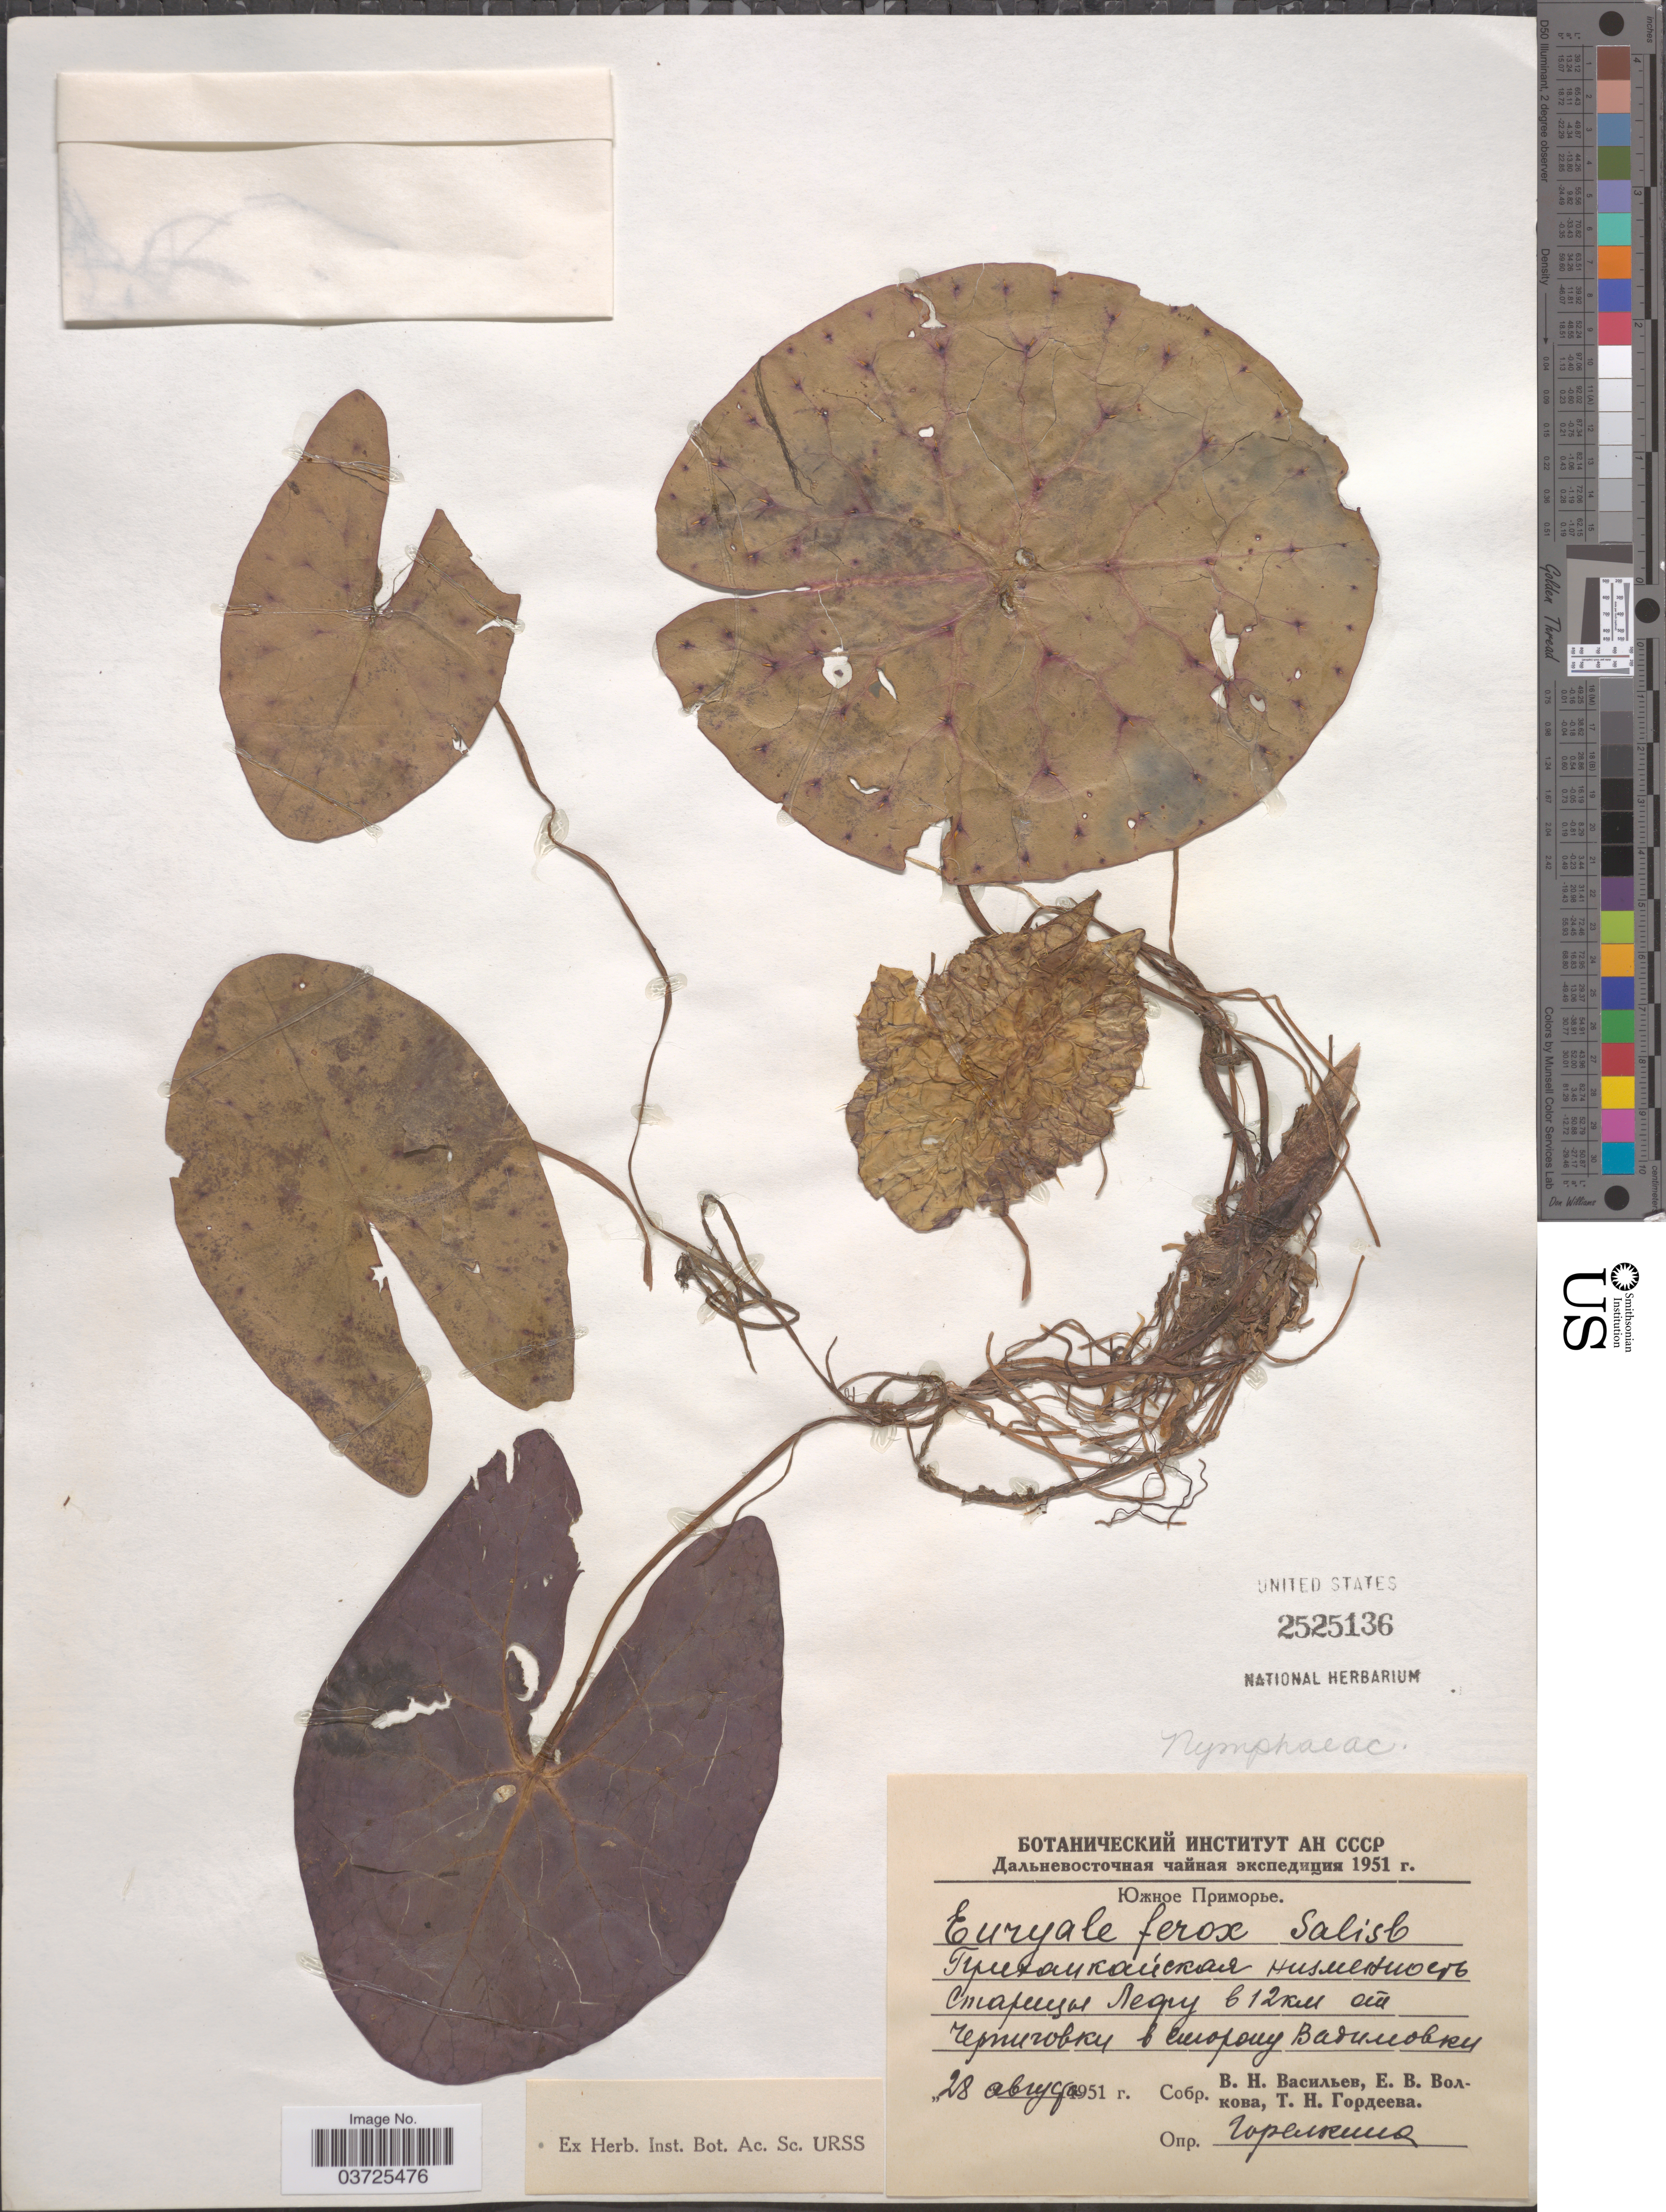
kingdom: Plantae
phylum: Tracheophyta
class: Magnoliopsida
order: Nymphaeales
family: Nymphaeaceae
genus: Euryale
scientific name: Euryale ferox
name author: Salisb.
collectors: X, X & X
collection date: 1951-08-28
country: Russian Federation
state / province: Primorsky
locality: Prikhankayskaya Flatland, 12 km from Chernigovka in direction of Vadimovka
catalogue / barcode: US 2525136